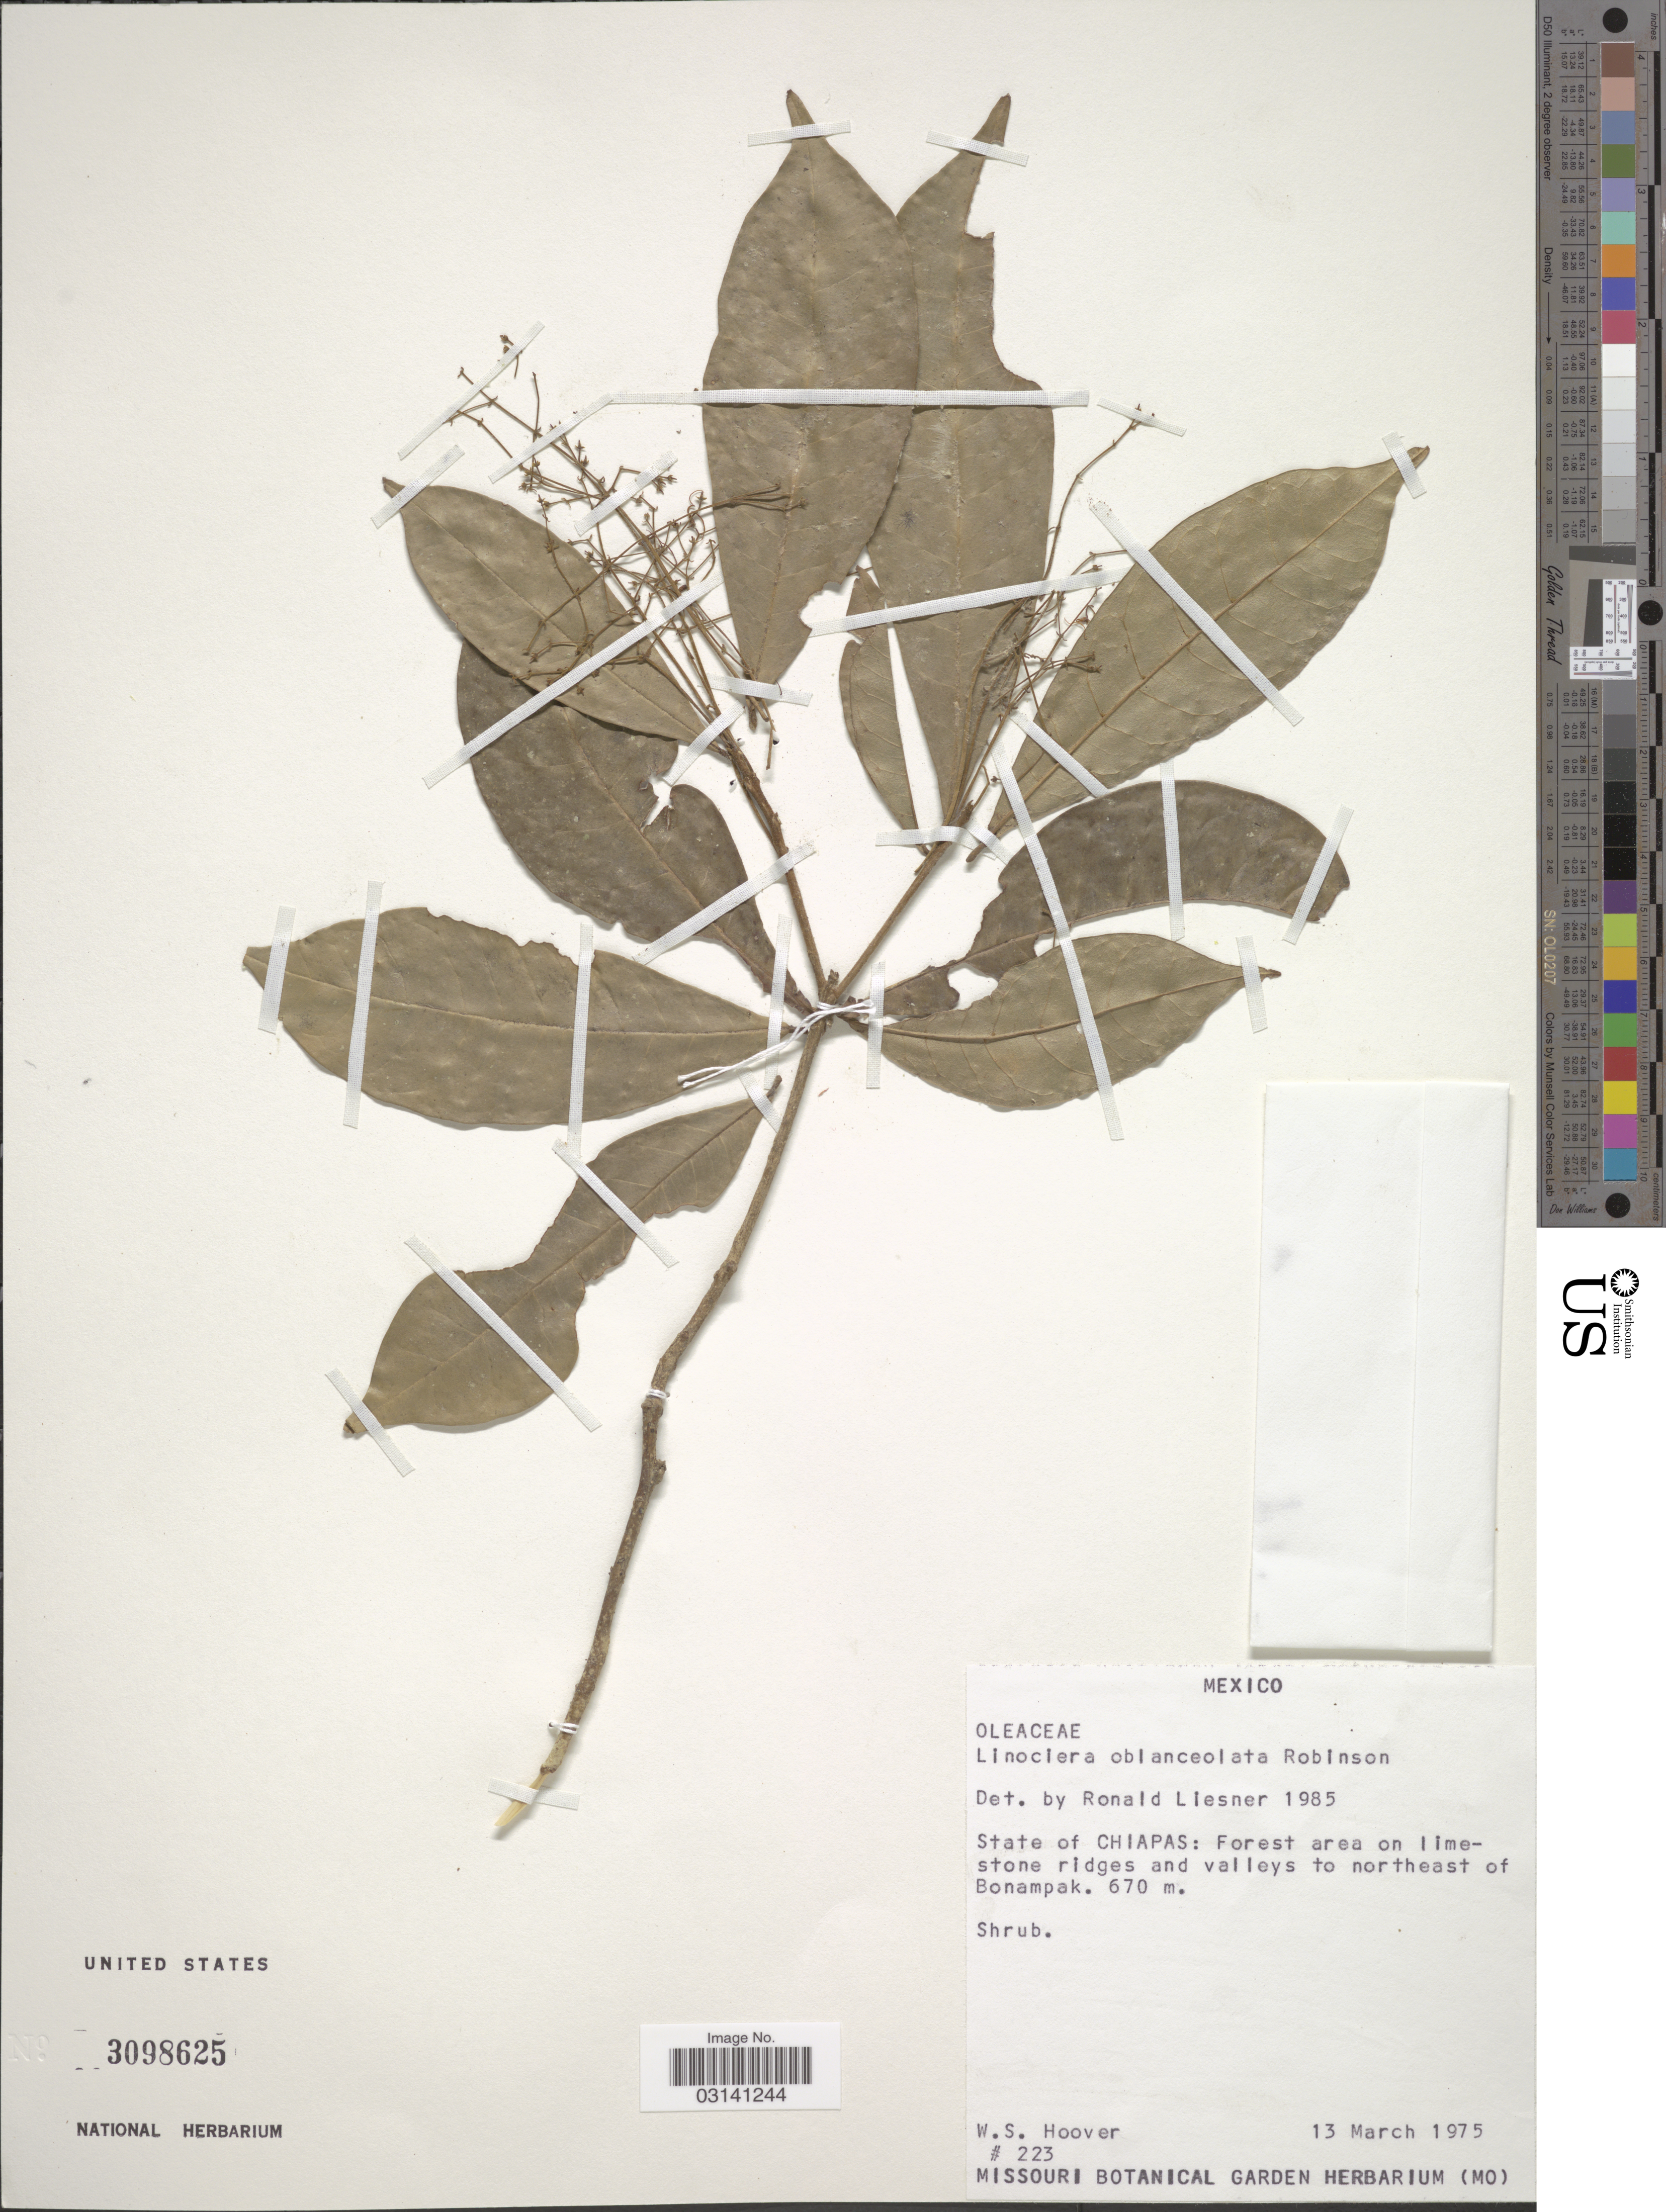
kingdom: Plantae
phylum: Tracheophyta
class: Magnoliopsida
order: Lamiales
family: Oleaceae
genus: Chionanthus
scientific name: Chionanthus oblanceolatus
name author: (B.L. Rob.) P.S. Green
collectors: W. S. Hoover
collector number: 223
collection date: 1975-03-13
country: Mexico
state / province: Chiapas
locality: Forest area on limestone ridges and valleys to northeast of Bonampak.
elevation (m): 670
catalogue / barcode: US 3098625